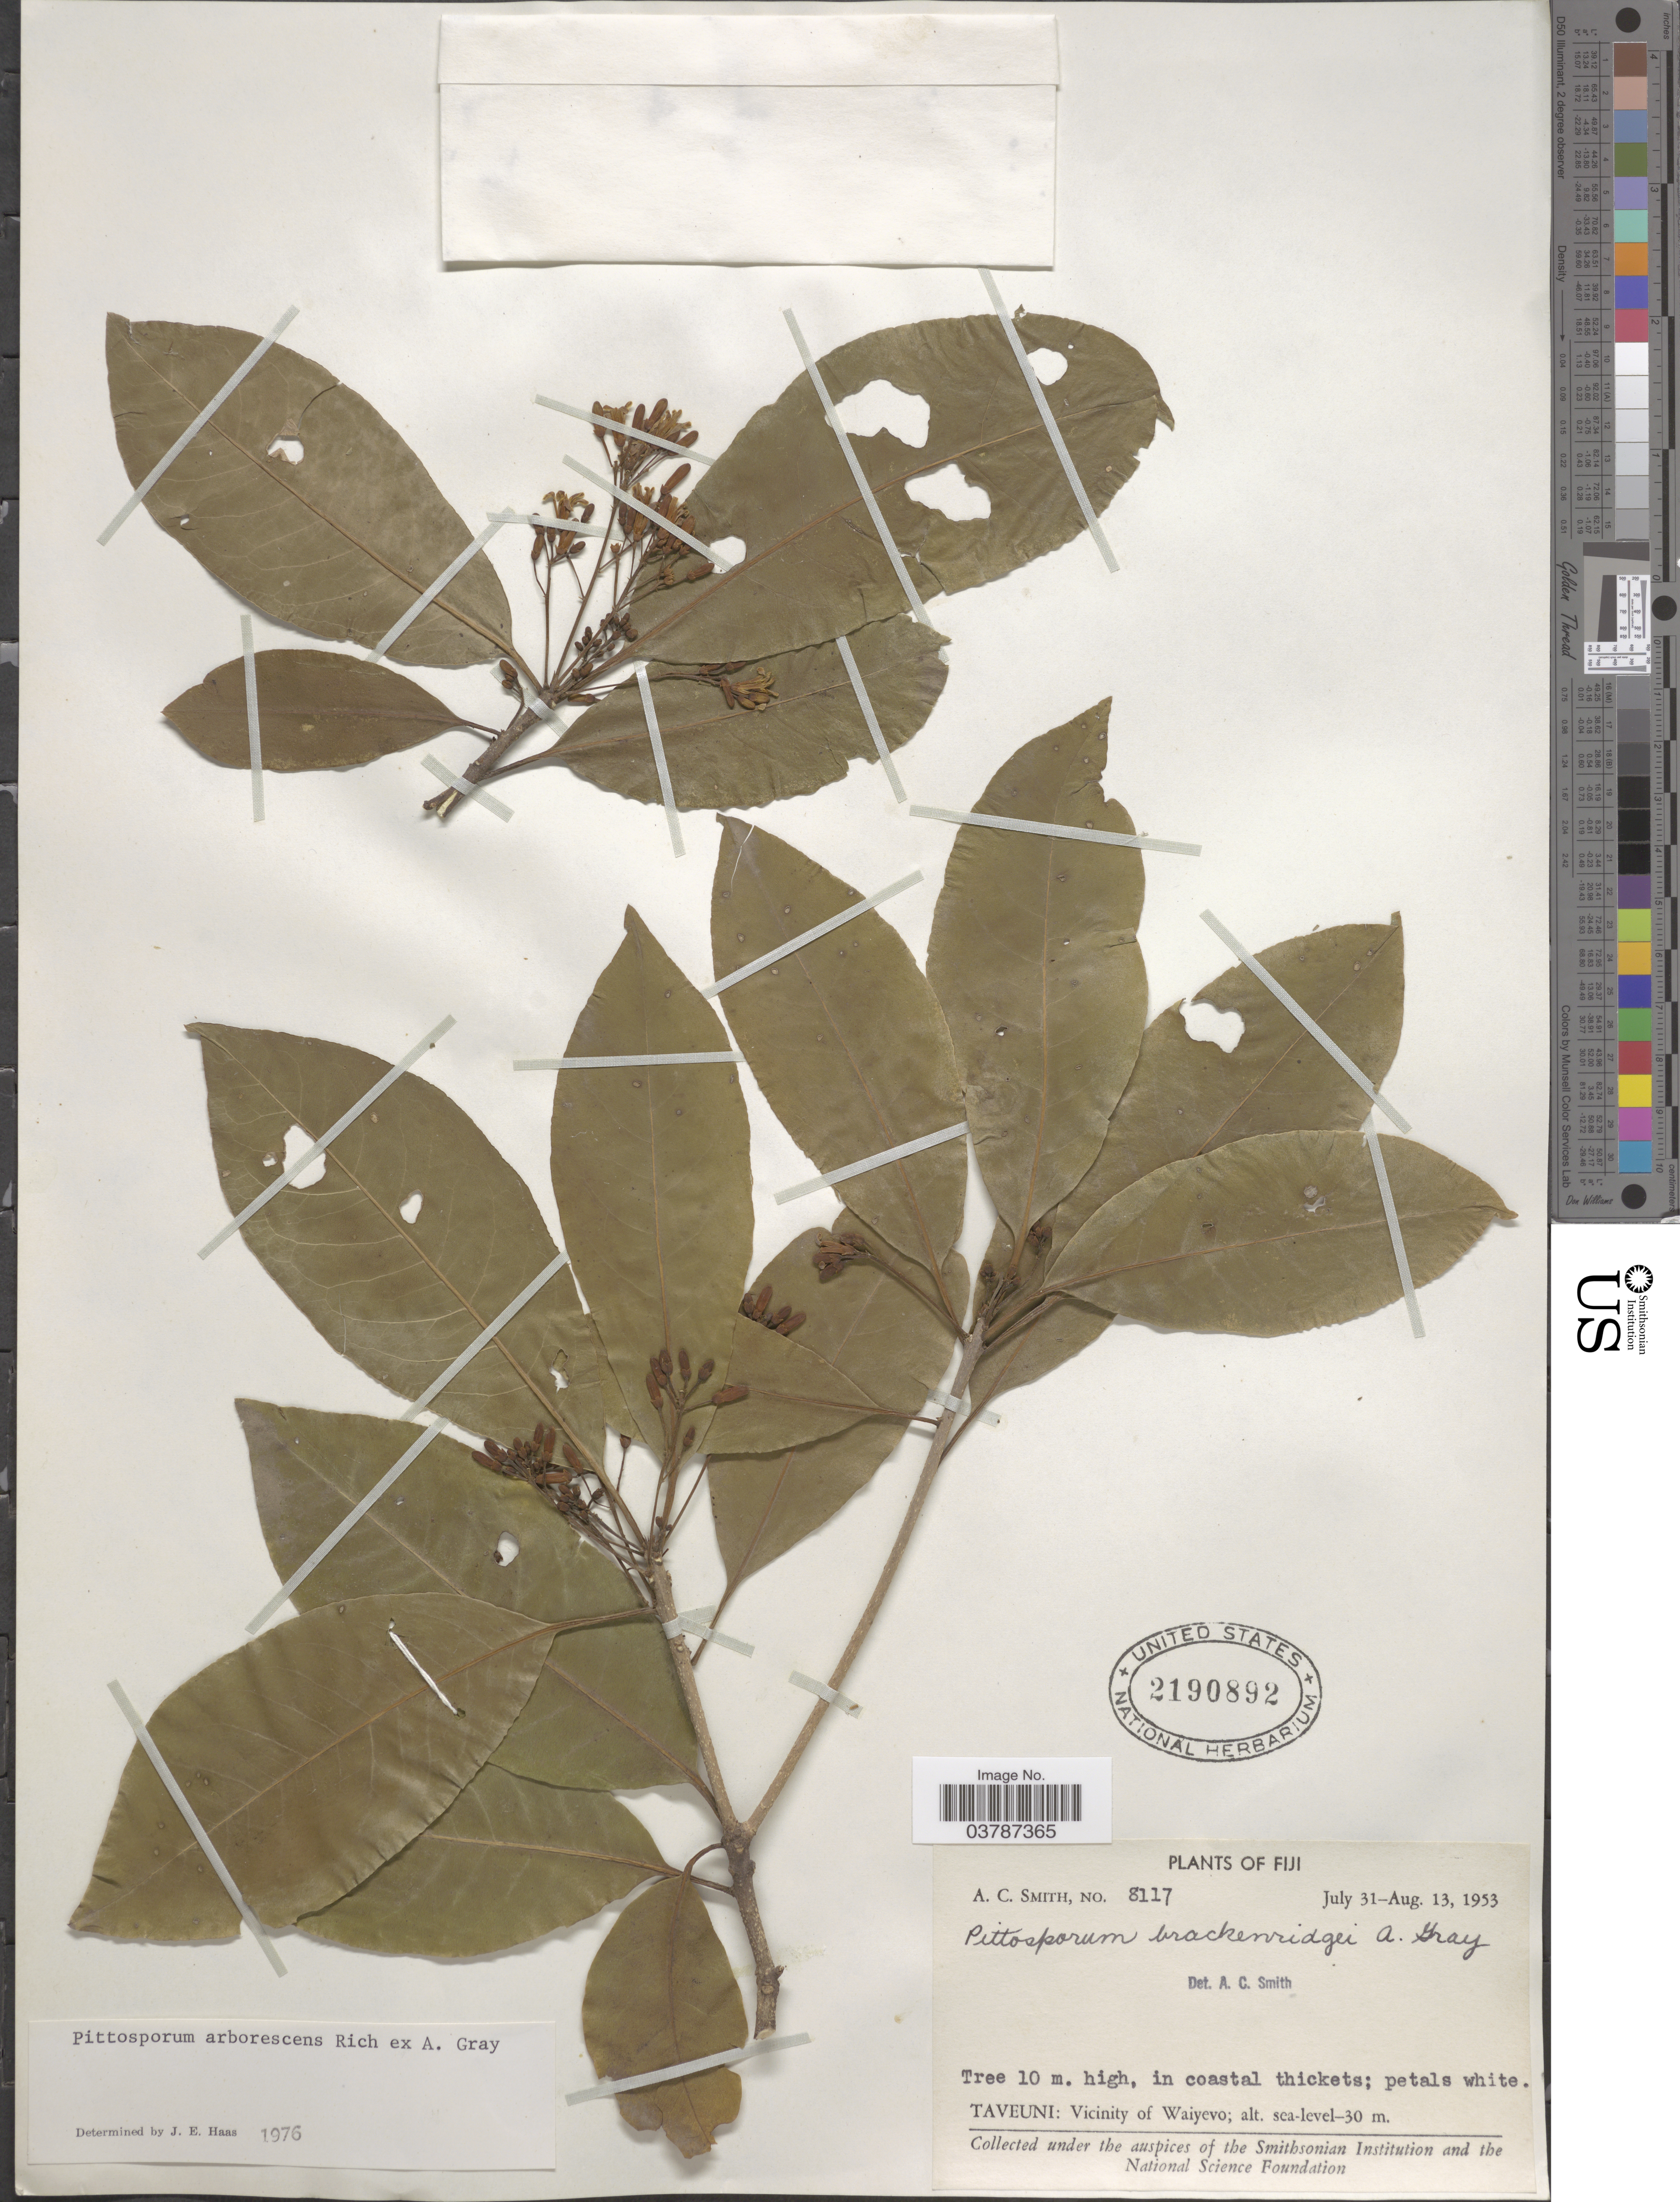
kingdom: Plantae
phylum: Tracheophyta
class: Magnoliopsida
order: Apiales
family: Pittosporaceae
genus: Pittosporum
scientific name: Pittosporum arborescens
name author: Rich. ex A. Gray in Wilkes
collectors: A. C. Smith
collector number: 8117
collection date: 1953-07-31/1953-08-13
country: Fiji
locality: Taveuni: Vicinity of Waiyevo.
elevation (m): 0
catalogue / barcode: US 2190892